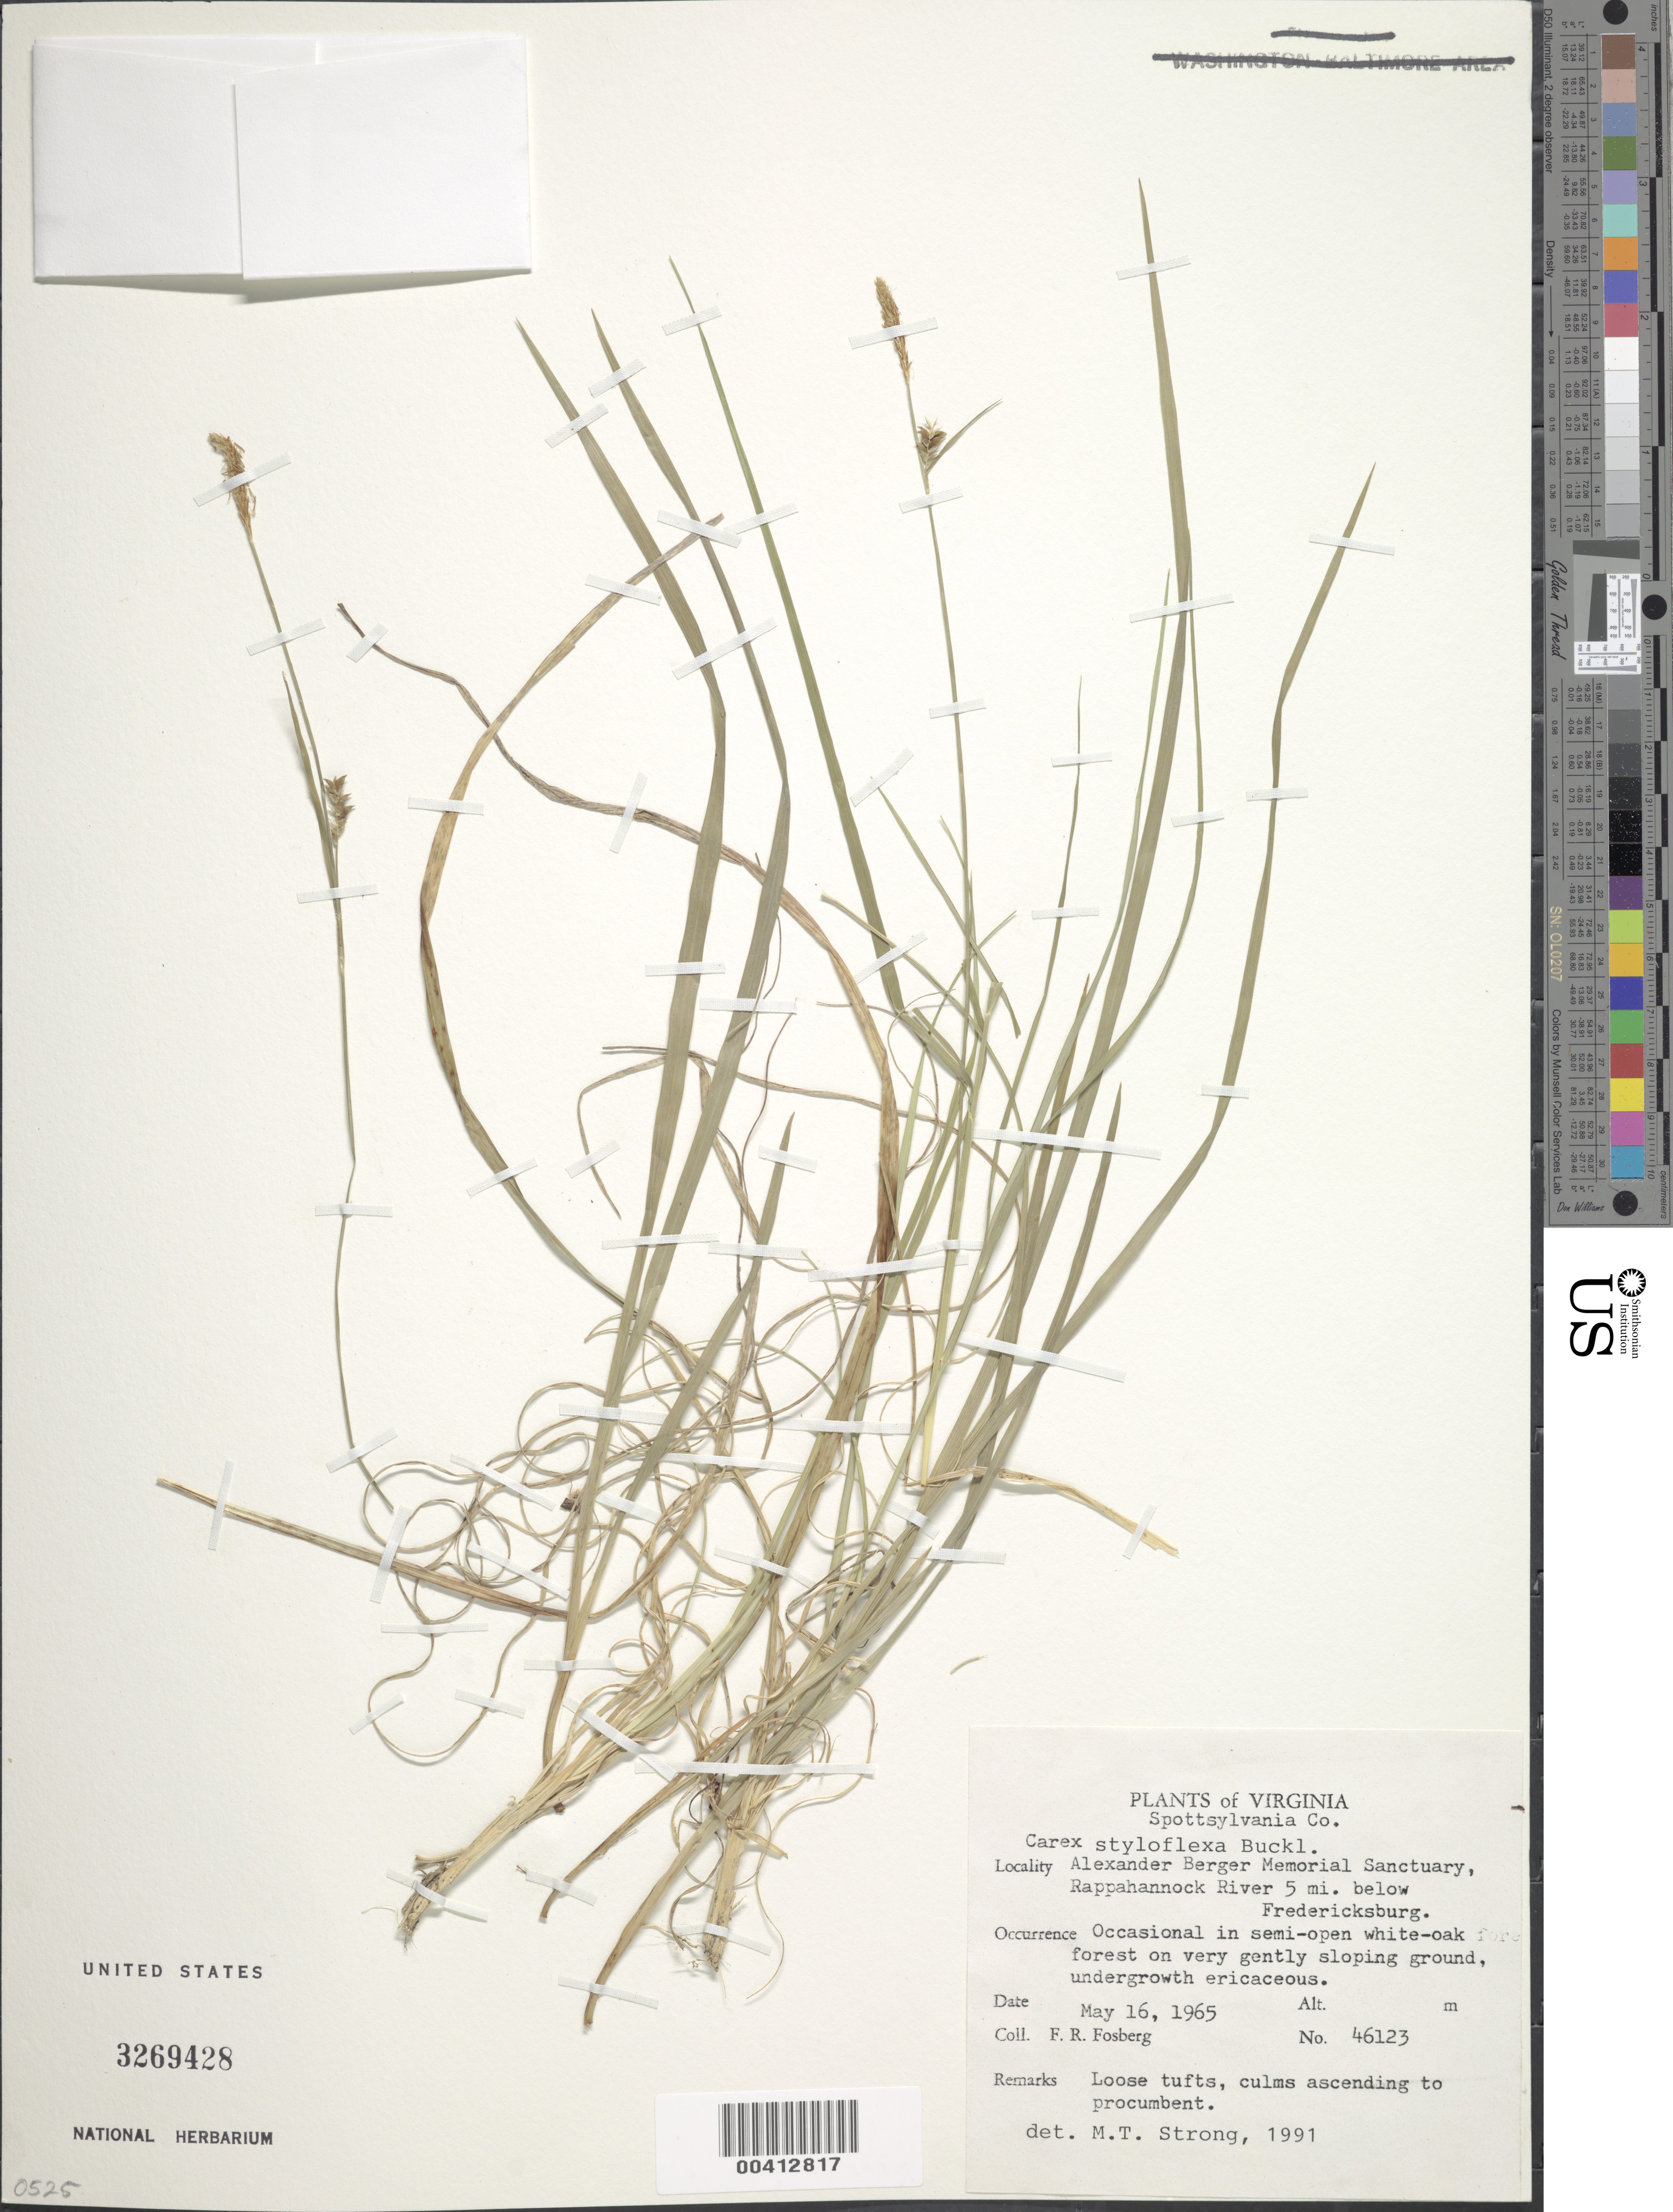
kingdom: Plantae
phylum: Tracheophyta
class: Liliopsida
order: Poales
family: Cyperaceae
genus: Carex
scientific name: Carex styloflexa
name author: Buckley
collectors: F. R. Fosberg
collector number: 46123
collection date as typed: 16 May 1965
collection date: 1965-05-16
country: United States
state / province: Virginia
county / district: Spotsylvania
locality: Alexander Berger memorial sanctuary, Rappahannock River below Fredericksburg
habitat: White oak forest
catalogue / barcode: US 3269428